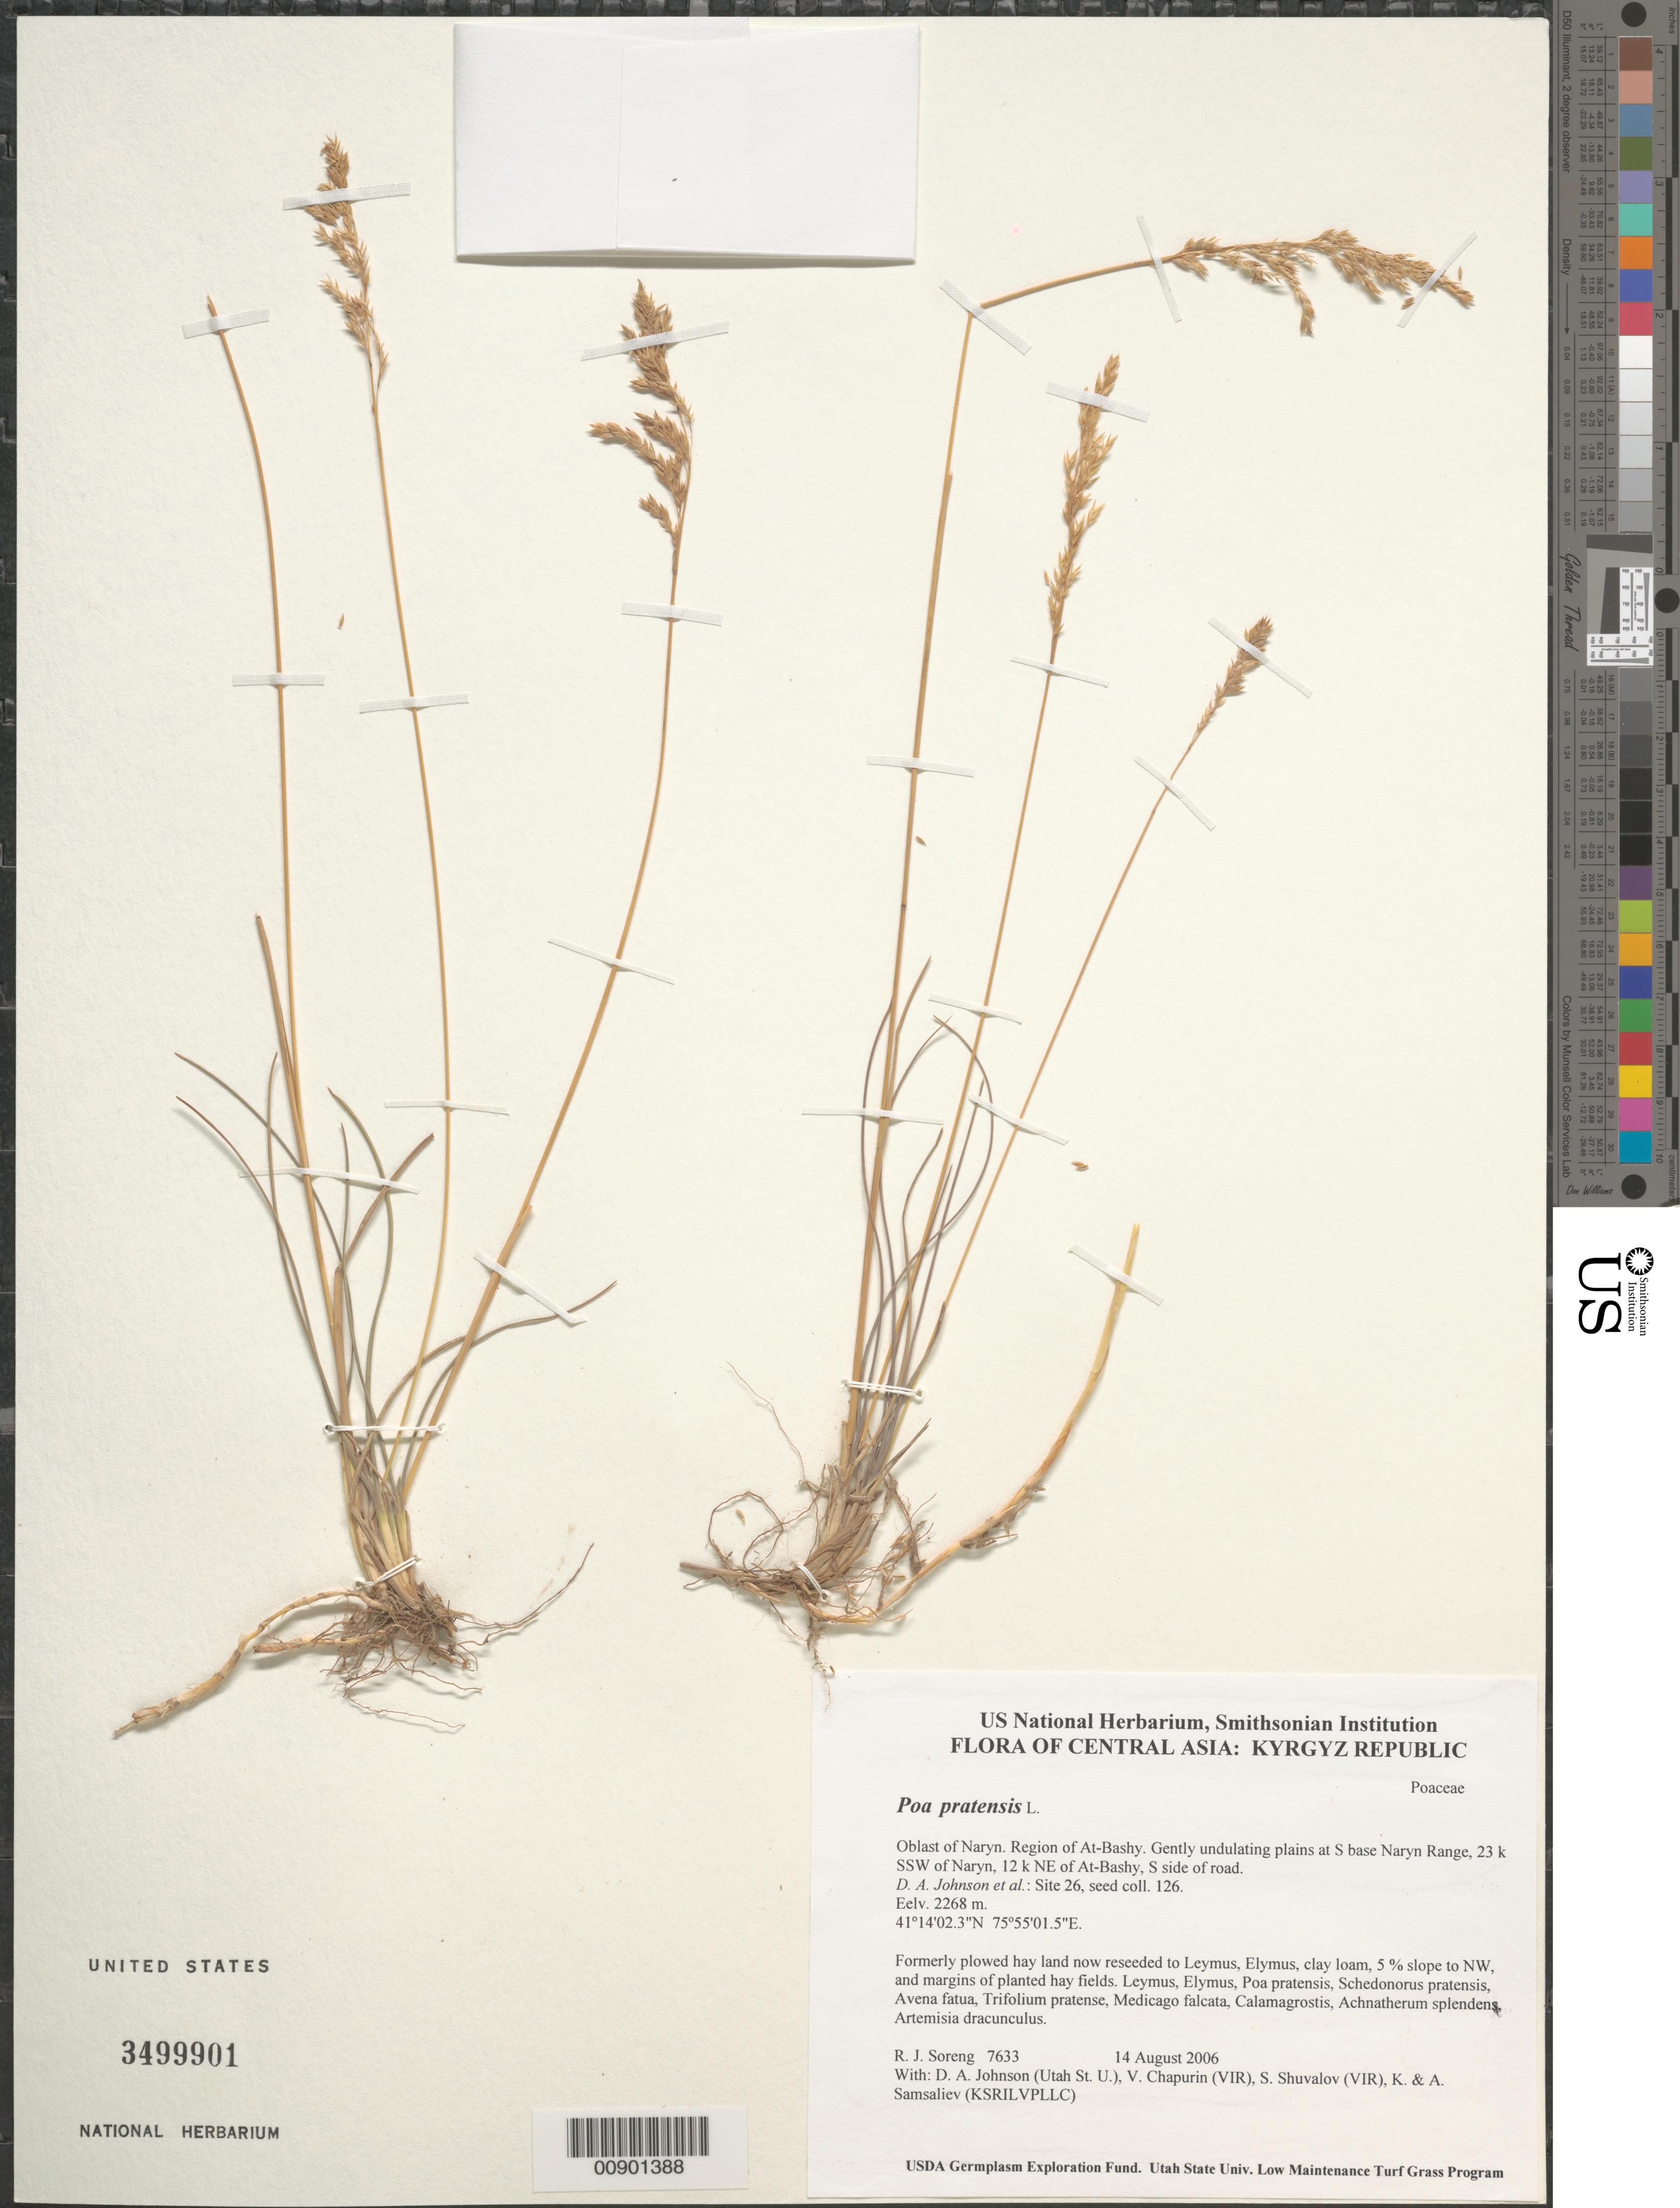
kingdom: Plantae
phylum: Tracheophyta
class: Liliopsida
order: Poales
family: Poaceae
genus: Poa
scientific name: Poa pratensis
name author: L.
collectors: R. J. Soreng, D. Johnson, S. Shuvalov, V. Chapurin, K. Samsaliev & A. Samsaliev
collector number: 7633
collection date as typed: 14 Aug 2006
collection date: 2006-08-14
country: Kyrgyzstan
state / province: Naryn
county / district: At-Bashy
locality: Gently undulating plains at S base Naryn Range, 23 km SSW of Naryn, 12 km NE of At-Bashy, S side of road.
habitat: Formerly plowed hay land now reseeded to Leymus, Elymus, clay loam, 5 % slope to NW, and margins of planted hay fields.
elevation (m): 2268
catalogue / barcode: US 3499901